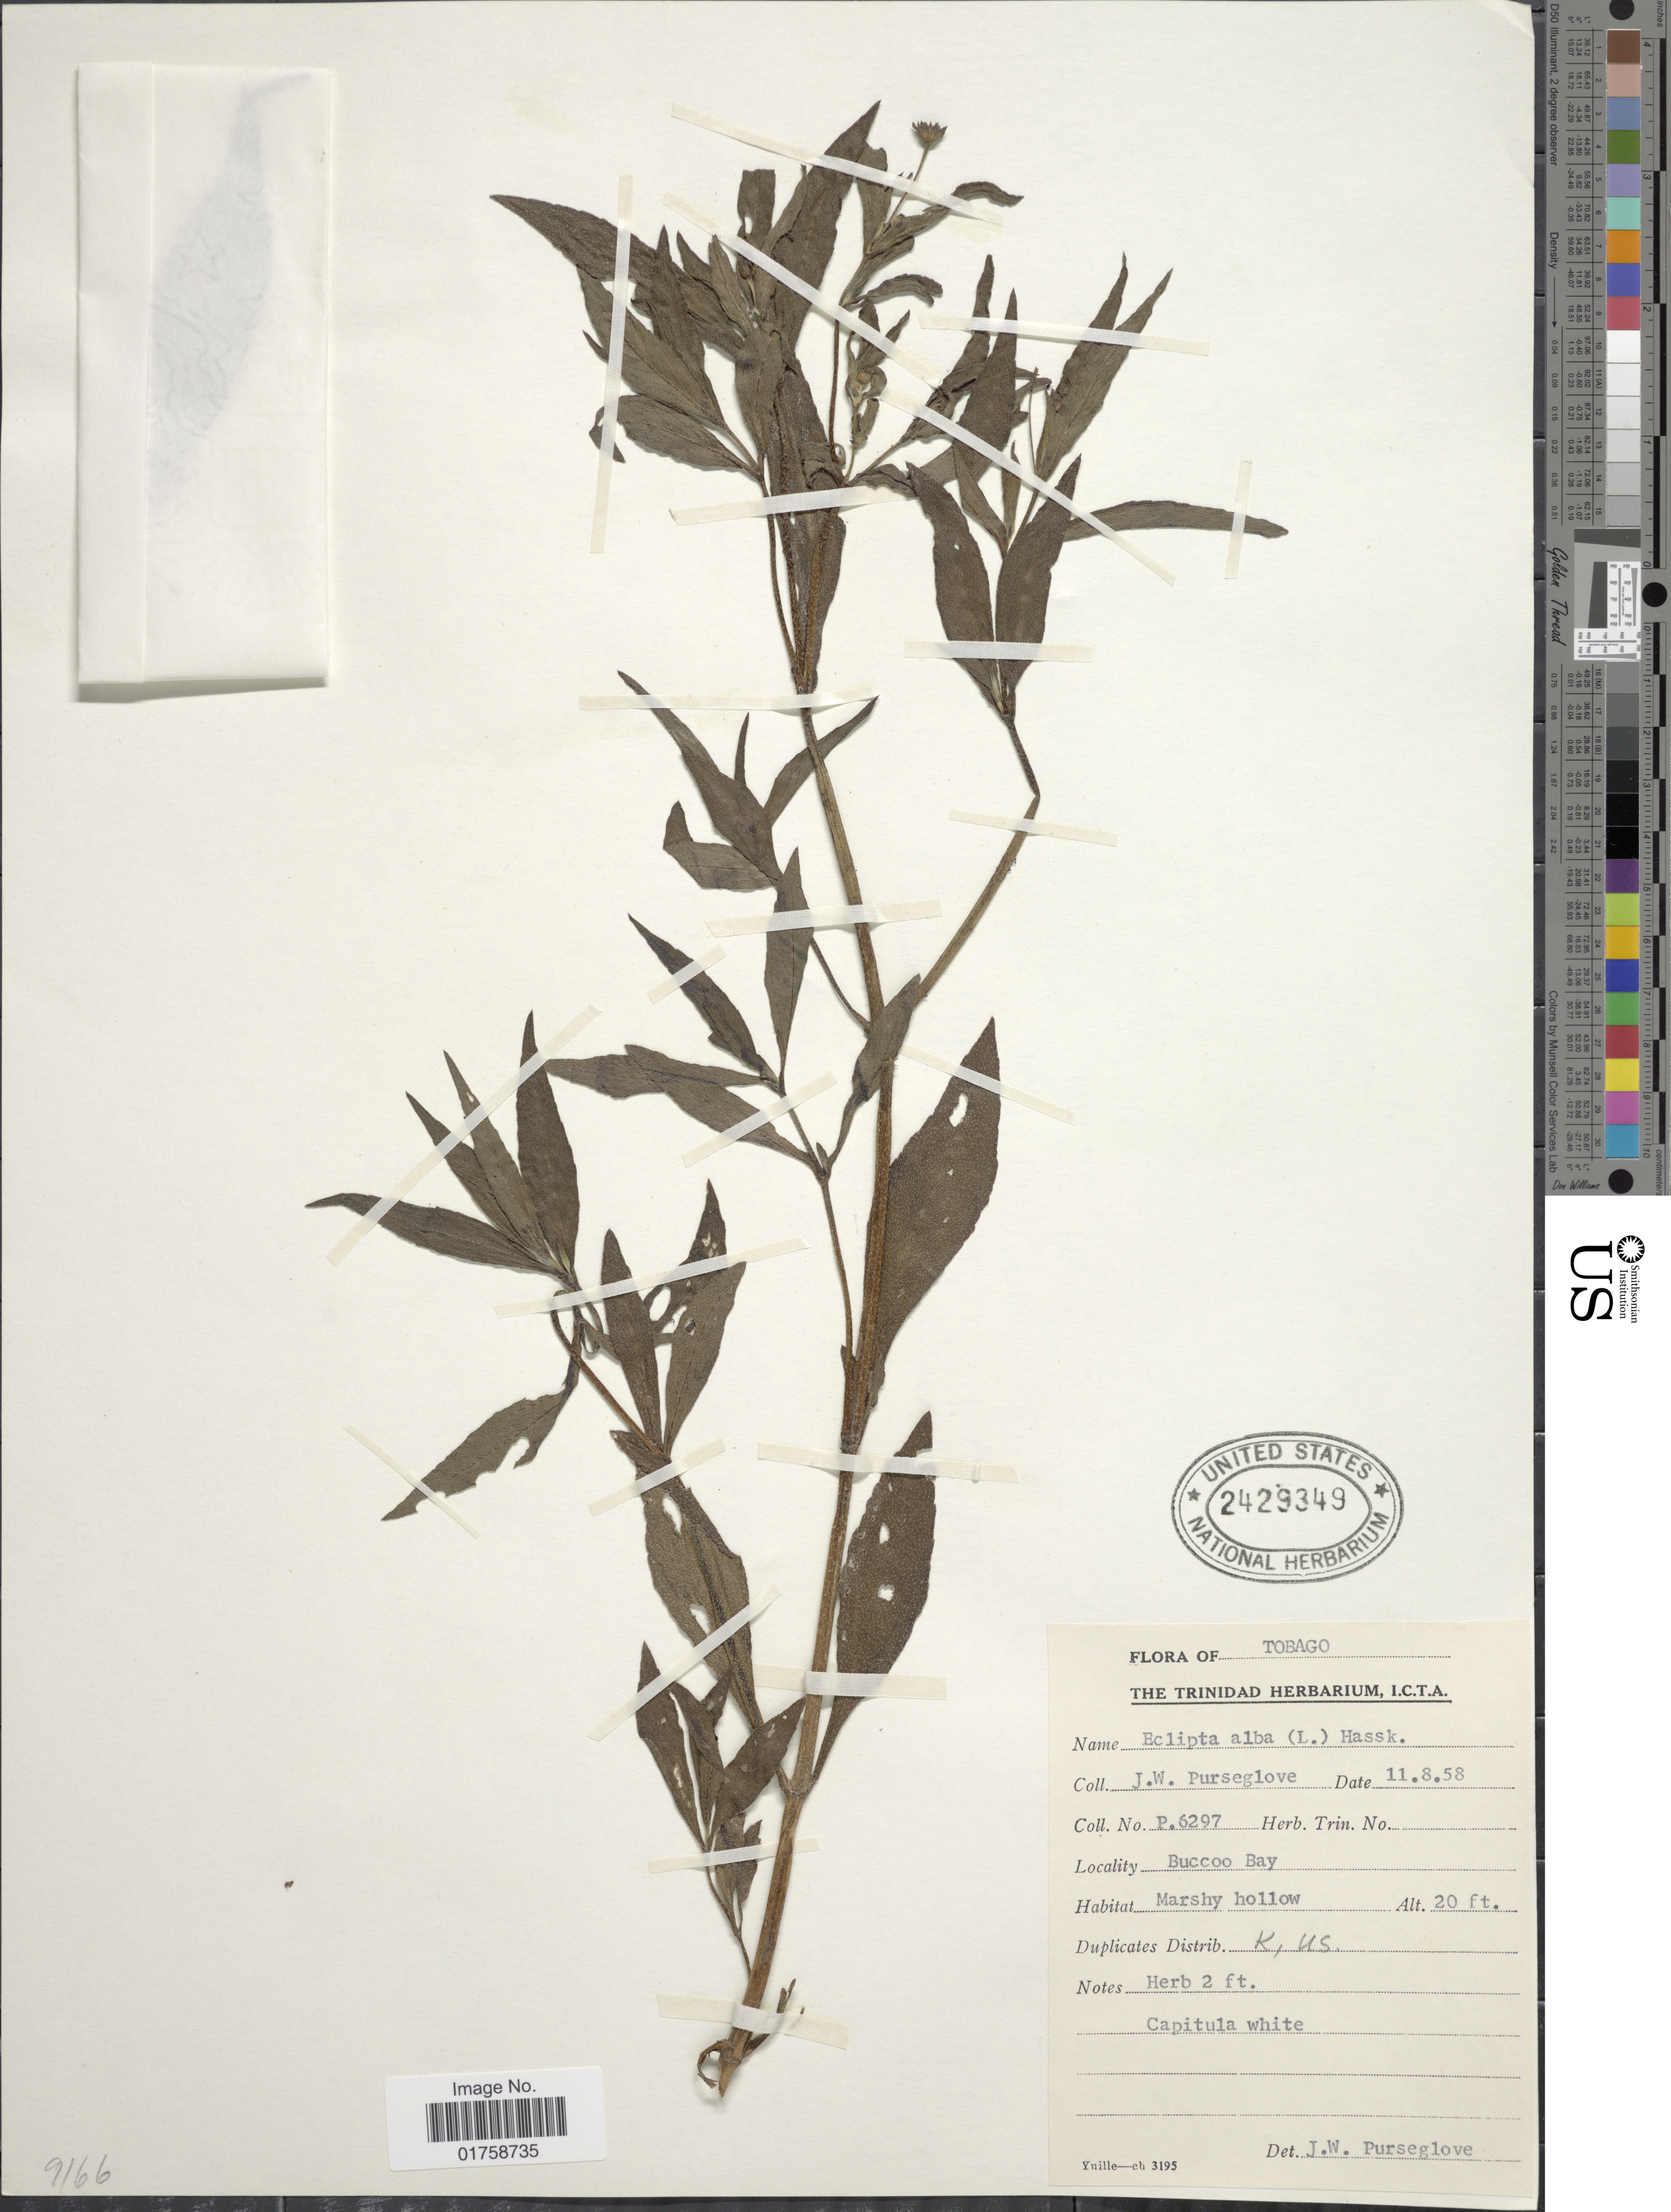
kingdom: Plantae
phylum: Tracheophyta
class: Magnoliopsida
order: Asterales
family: Asteraceae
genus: Eclipta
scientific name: Eclipta alba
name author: (L.) Hassk.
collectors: J. Purseglove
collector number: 6297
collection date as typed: Transcribed d/m/y: 11/8/58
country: Trinidad and Tobago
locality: Tobago. Buccoo Bay.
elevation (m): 6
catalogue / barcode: US 2429349